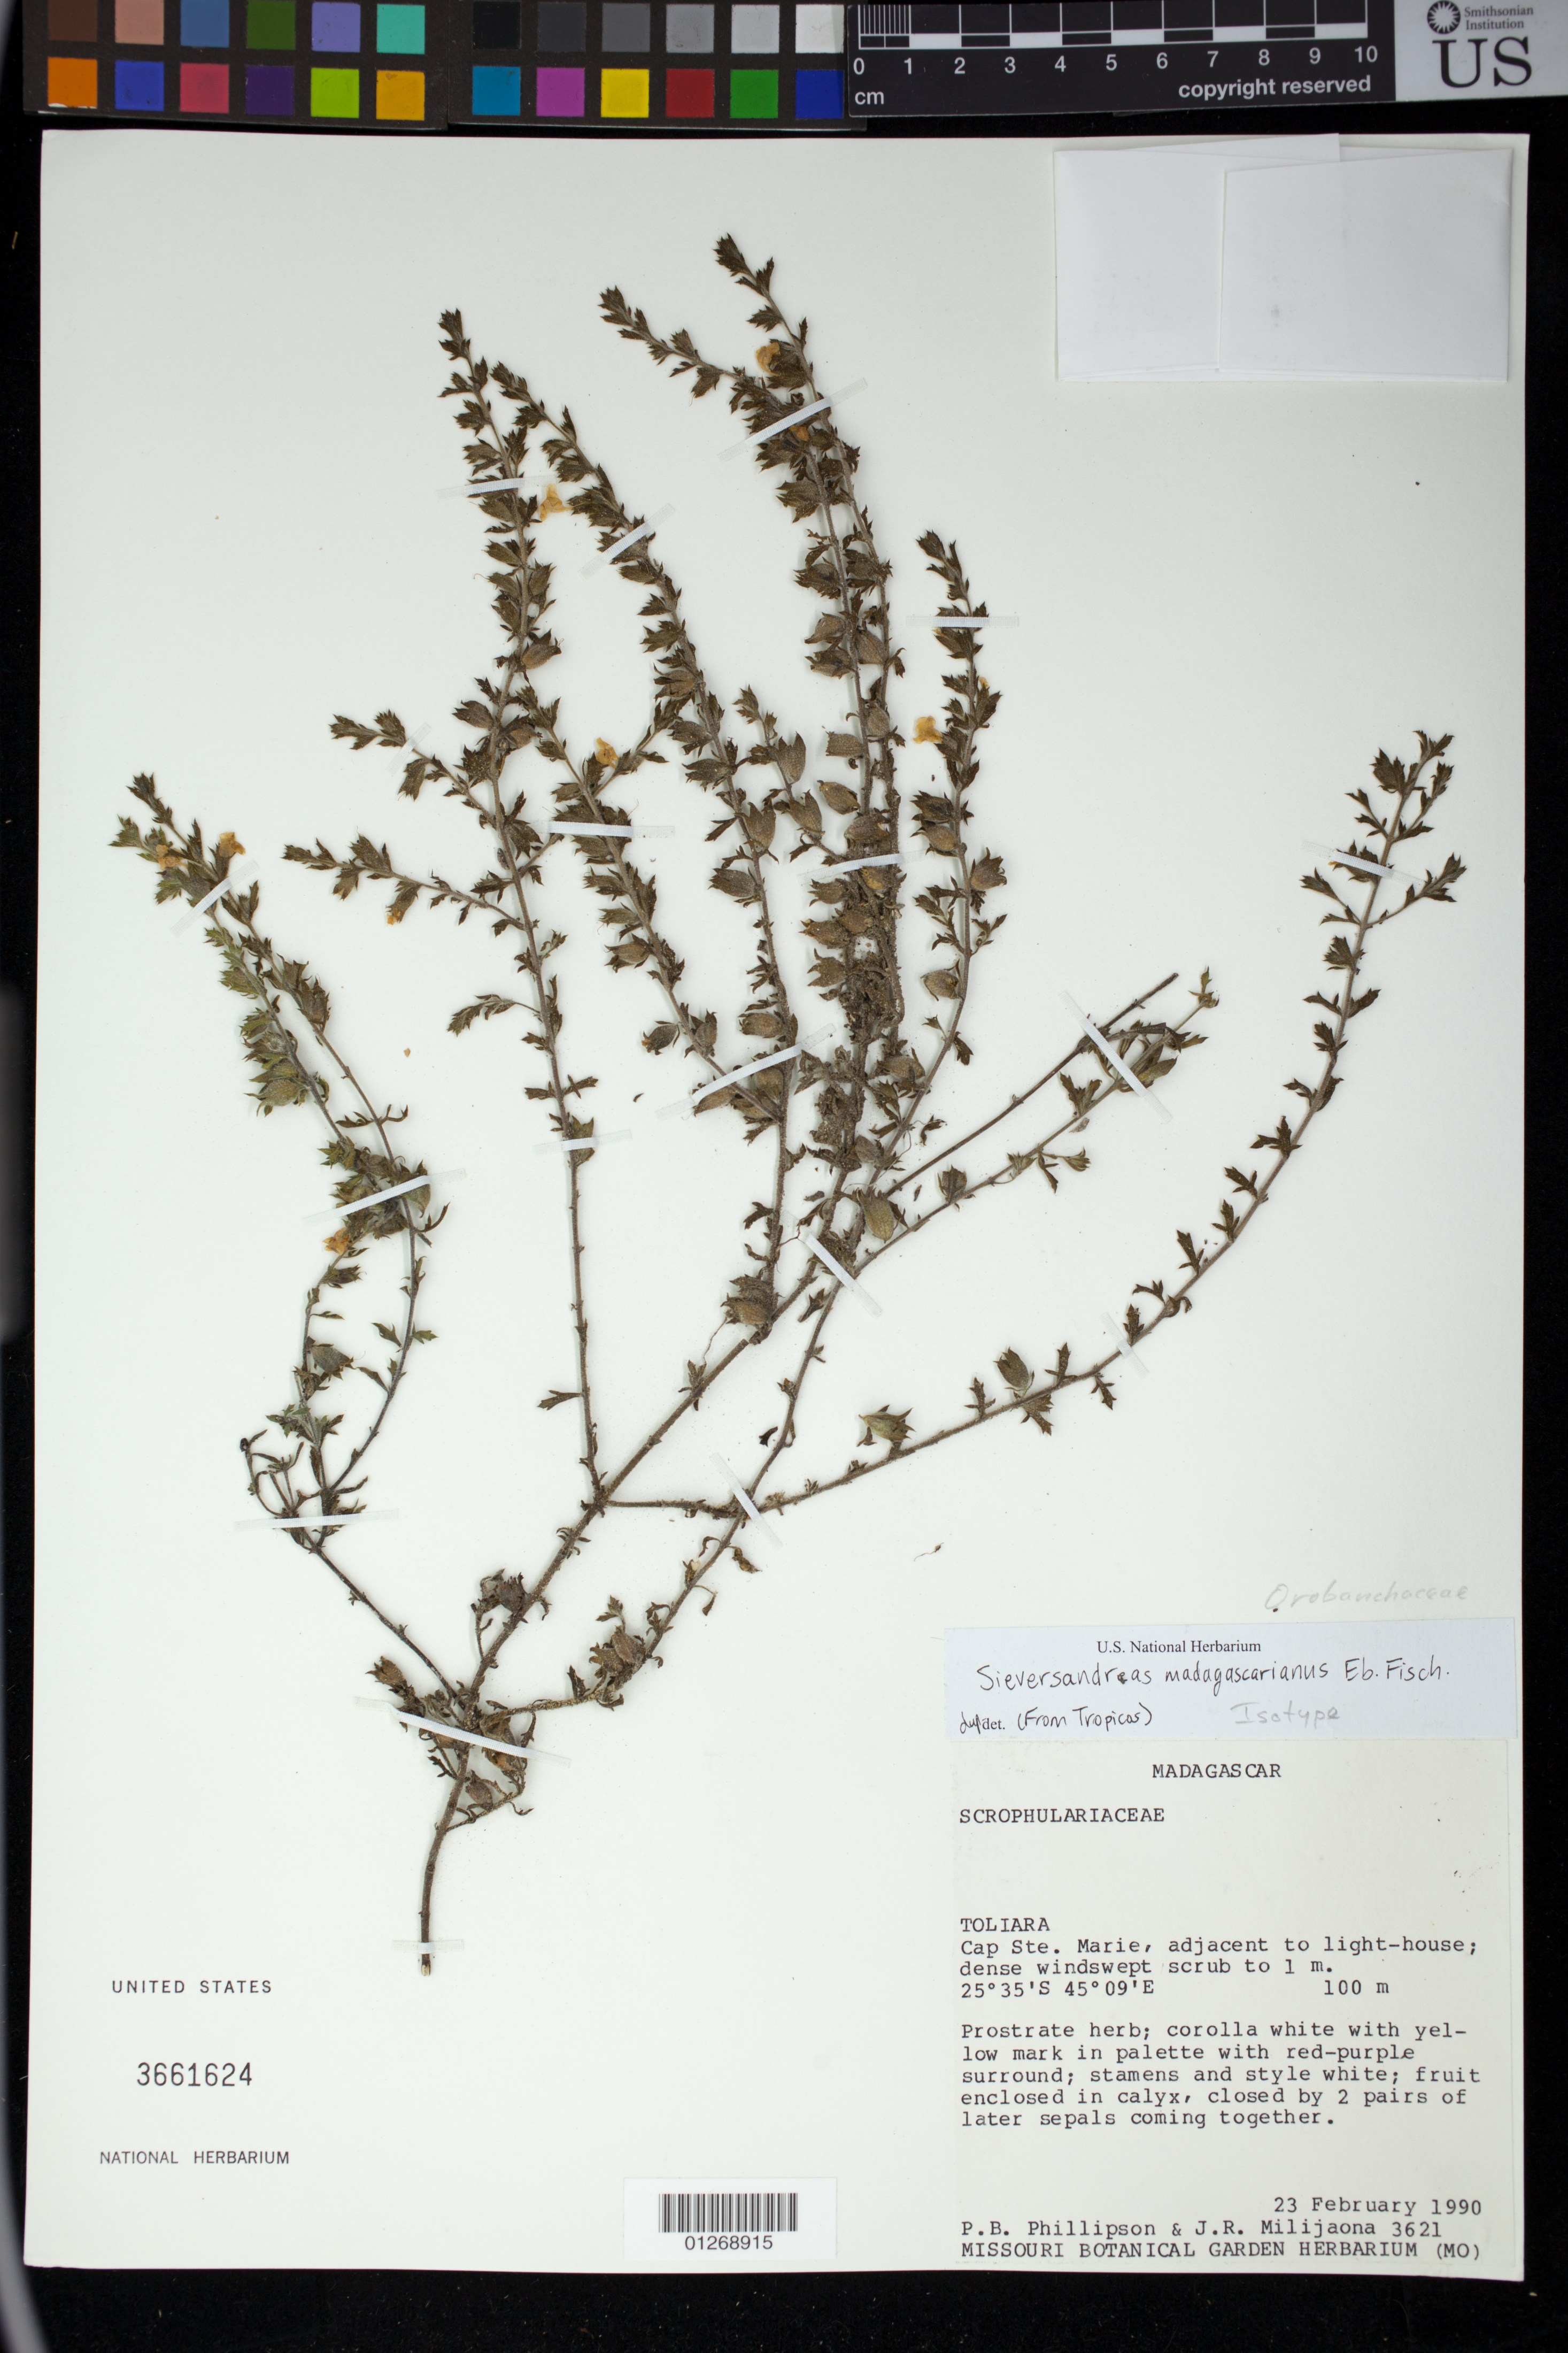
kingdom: Plantae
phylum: Tracheophyta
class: Magnoliopsida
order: Lamiales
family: Orobanchaceae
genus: Sieversandreas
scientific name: Sieversandreas madagascarianus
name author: Eb. Fisch.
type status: Isotype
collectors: P. B. Phillipson & J. R. Milijaona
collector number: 3621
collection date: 1990-02-23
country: Madagascar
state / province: Androy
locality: Toliara [province, now defunct]. Cap Ste. Marie, adjacent to light-house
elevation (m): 100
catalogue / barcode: US 3661624